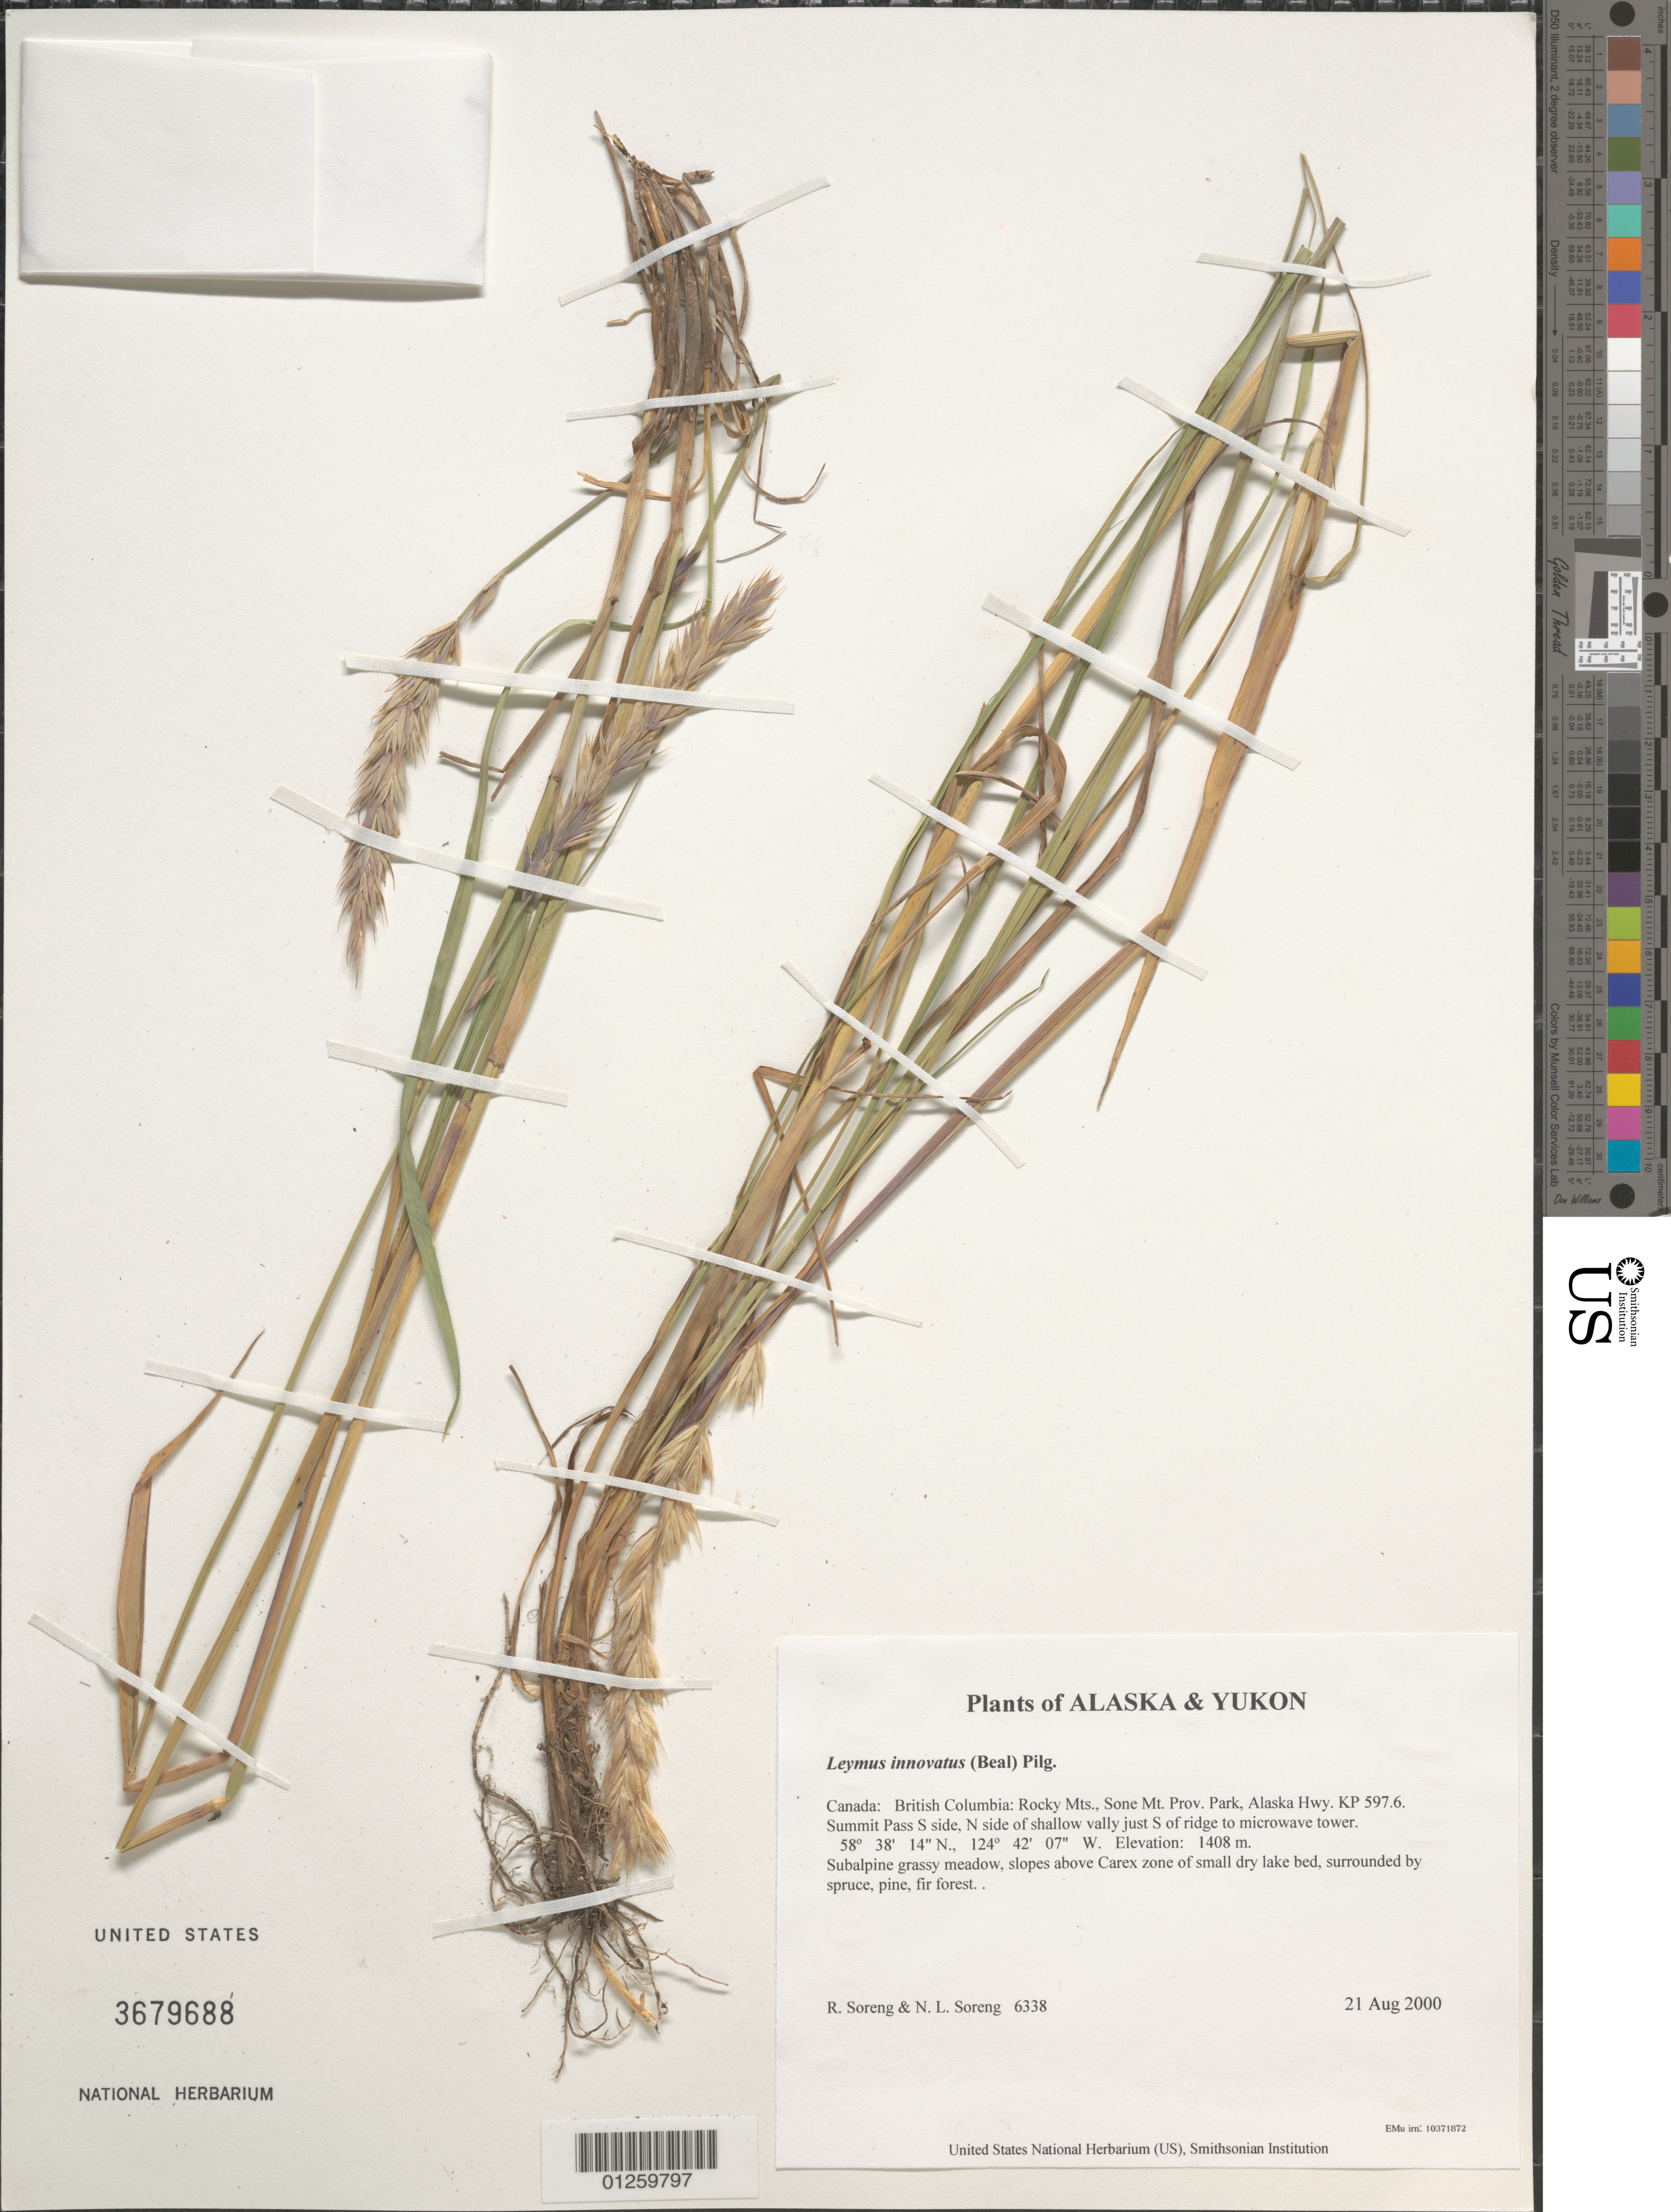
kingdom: Plantae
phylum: Tracheophyta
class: Liliopsida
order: Poales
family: Poaceae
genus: Leymus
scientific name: Leymus innovatus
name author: (W.J. Beal) Pilg.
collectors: R. J. Soreng & N. L. Soreng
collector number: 6338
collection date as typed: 21 Aug 2000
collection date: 2000-08-21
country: Canada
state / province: British Columbia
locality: Rocky Mts., Sone Mt. Prov. Park, Alaska Hwy. KP 597.6. Summit Pass S side, N side of shallow valley just S of ridge to microwave tower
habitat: Subalpine grassy meadow, slopes above Carex zone of small dry lake bed, surrounded by spruce, pine, fir forest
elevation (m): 1408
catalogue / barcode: US 3679688